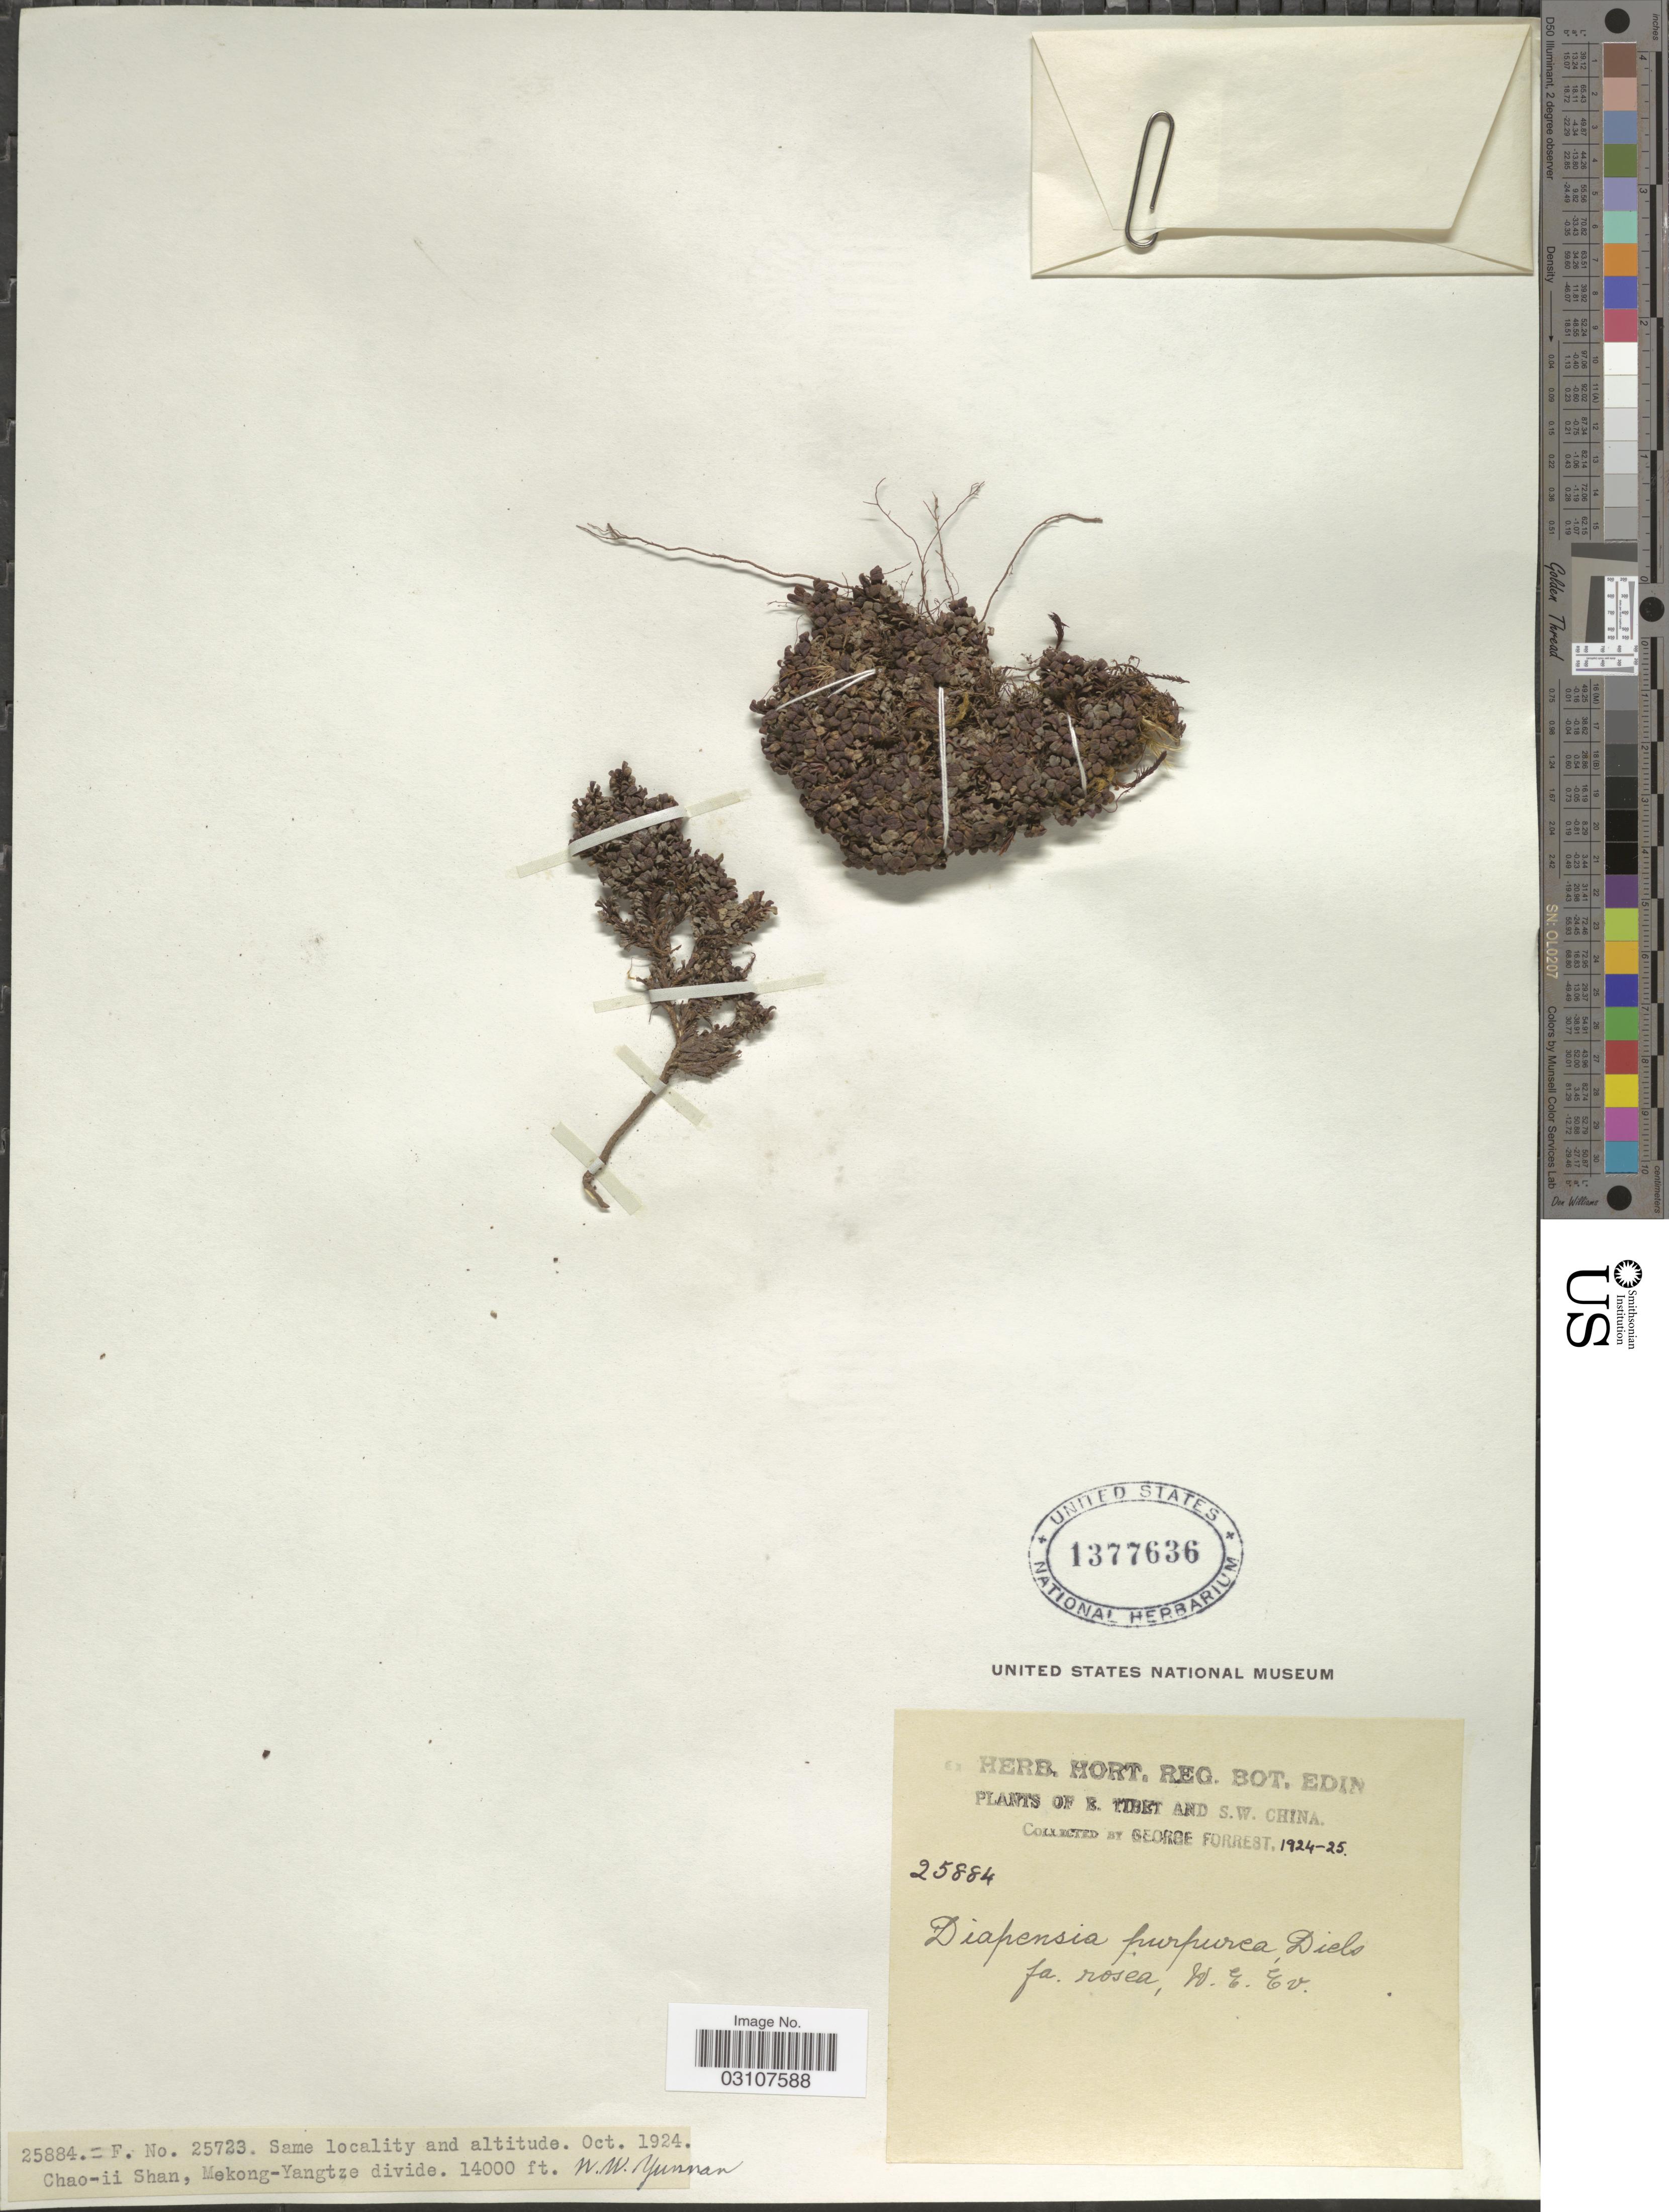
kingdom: Plantae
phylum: Tracheophyta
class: Magnoliopsida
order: Ericales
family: Diapensiaceae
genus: Diapensia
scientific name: Diapensia purpurea f. rosea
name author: W.E. Evans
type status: Isosyntype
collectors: G. Forrest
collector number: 25884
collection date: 1924-10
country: China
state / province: Yunnan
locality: E. Tibet and S.W. China. Chao-ii Shan, Mekong-Yangtze divide, N.W. Yunnan.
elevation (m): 4267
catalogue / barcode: US 1377636